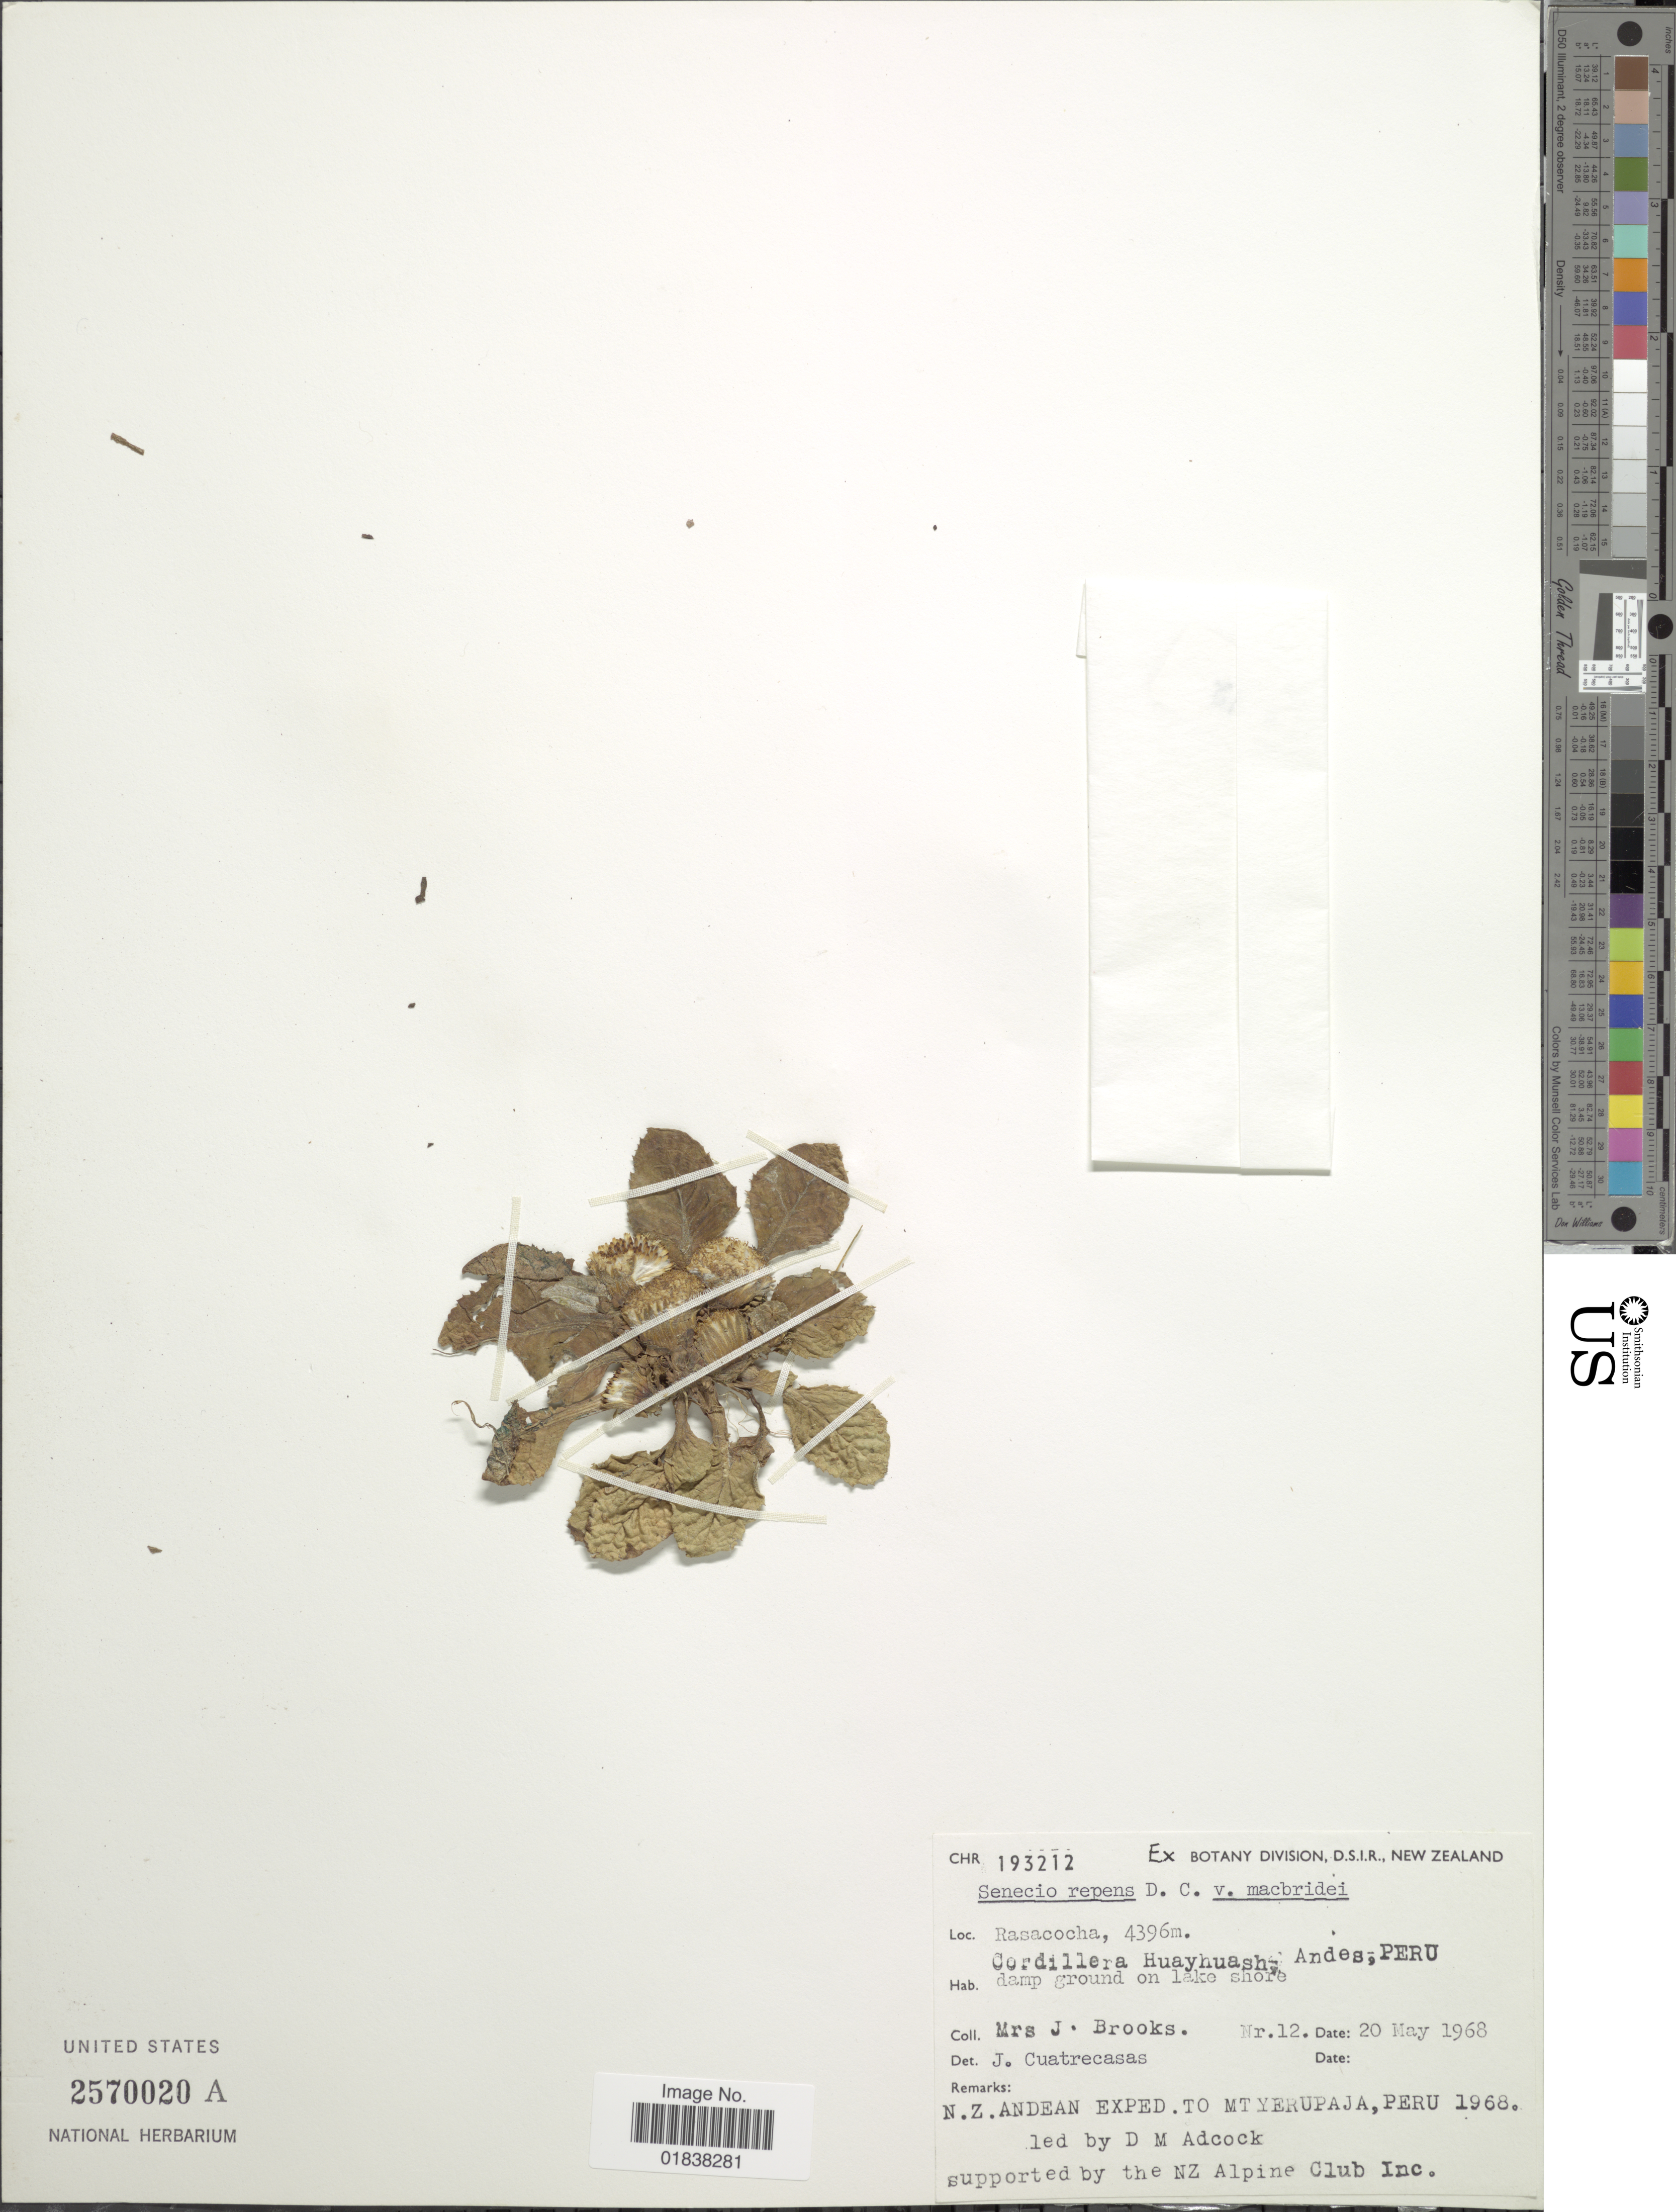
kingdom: Plantae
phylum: Tracheophyta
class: Magnoliopsida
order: Asterales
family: Asteraceae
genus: Senecio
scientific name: Senecio repens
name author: DC.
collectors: J. Brooks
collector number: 12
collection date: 1968-05-20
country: Peru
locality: Rasacocha, Cordillera Huayhuash, Andes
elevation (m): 4396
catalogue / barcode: US 2570020A